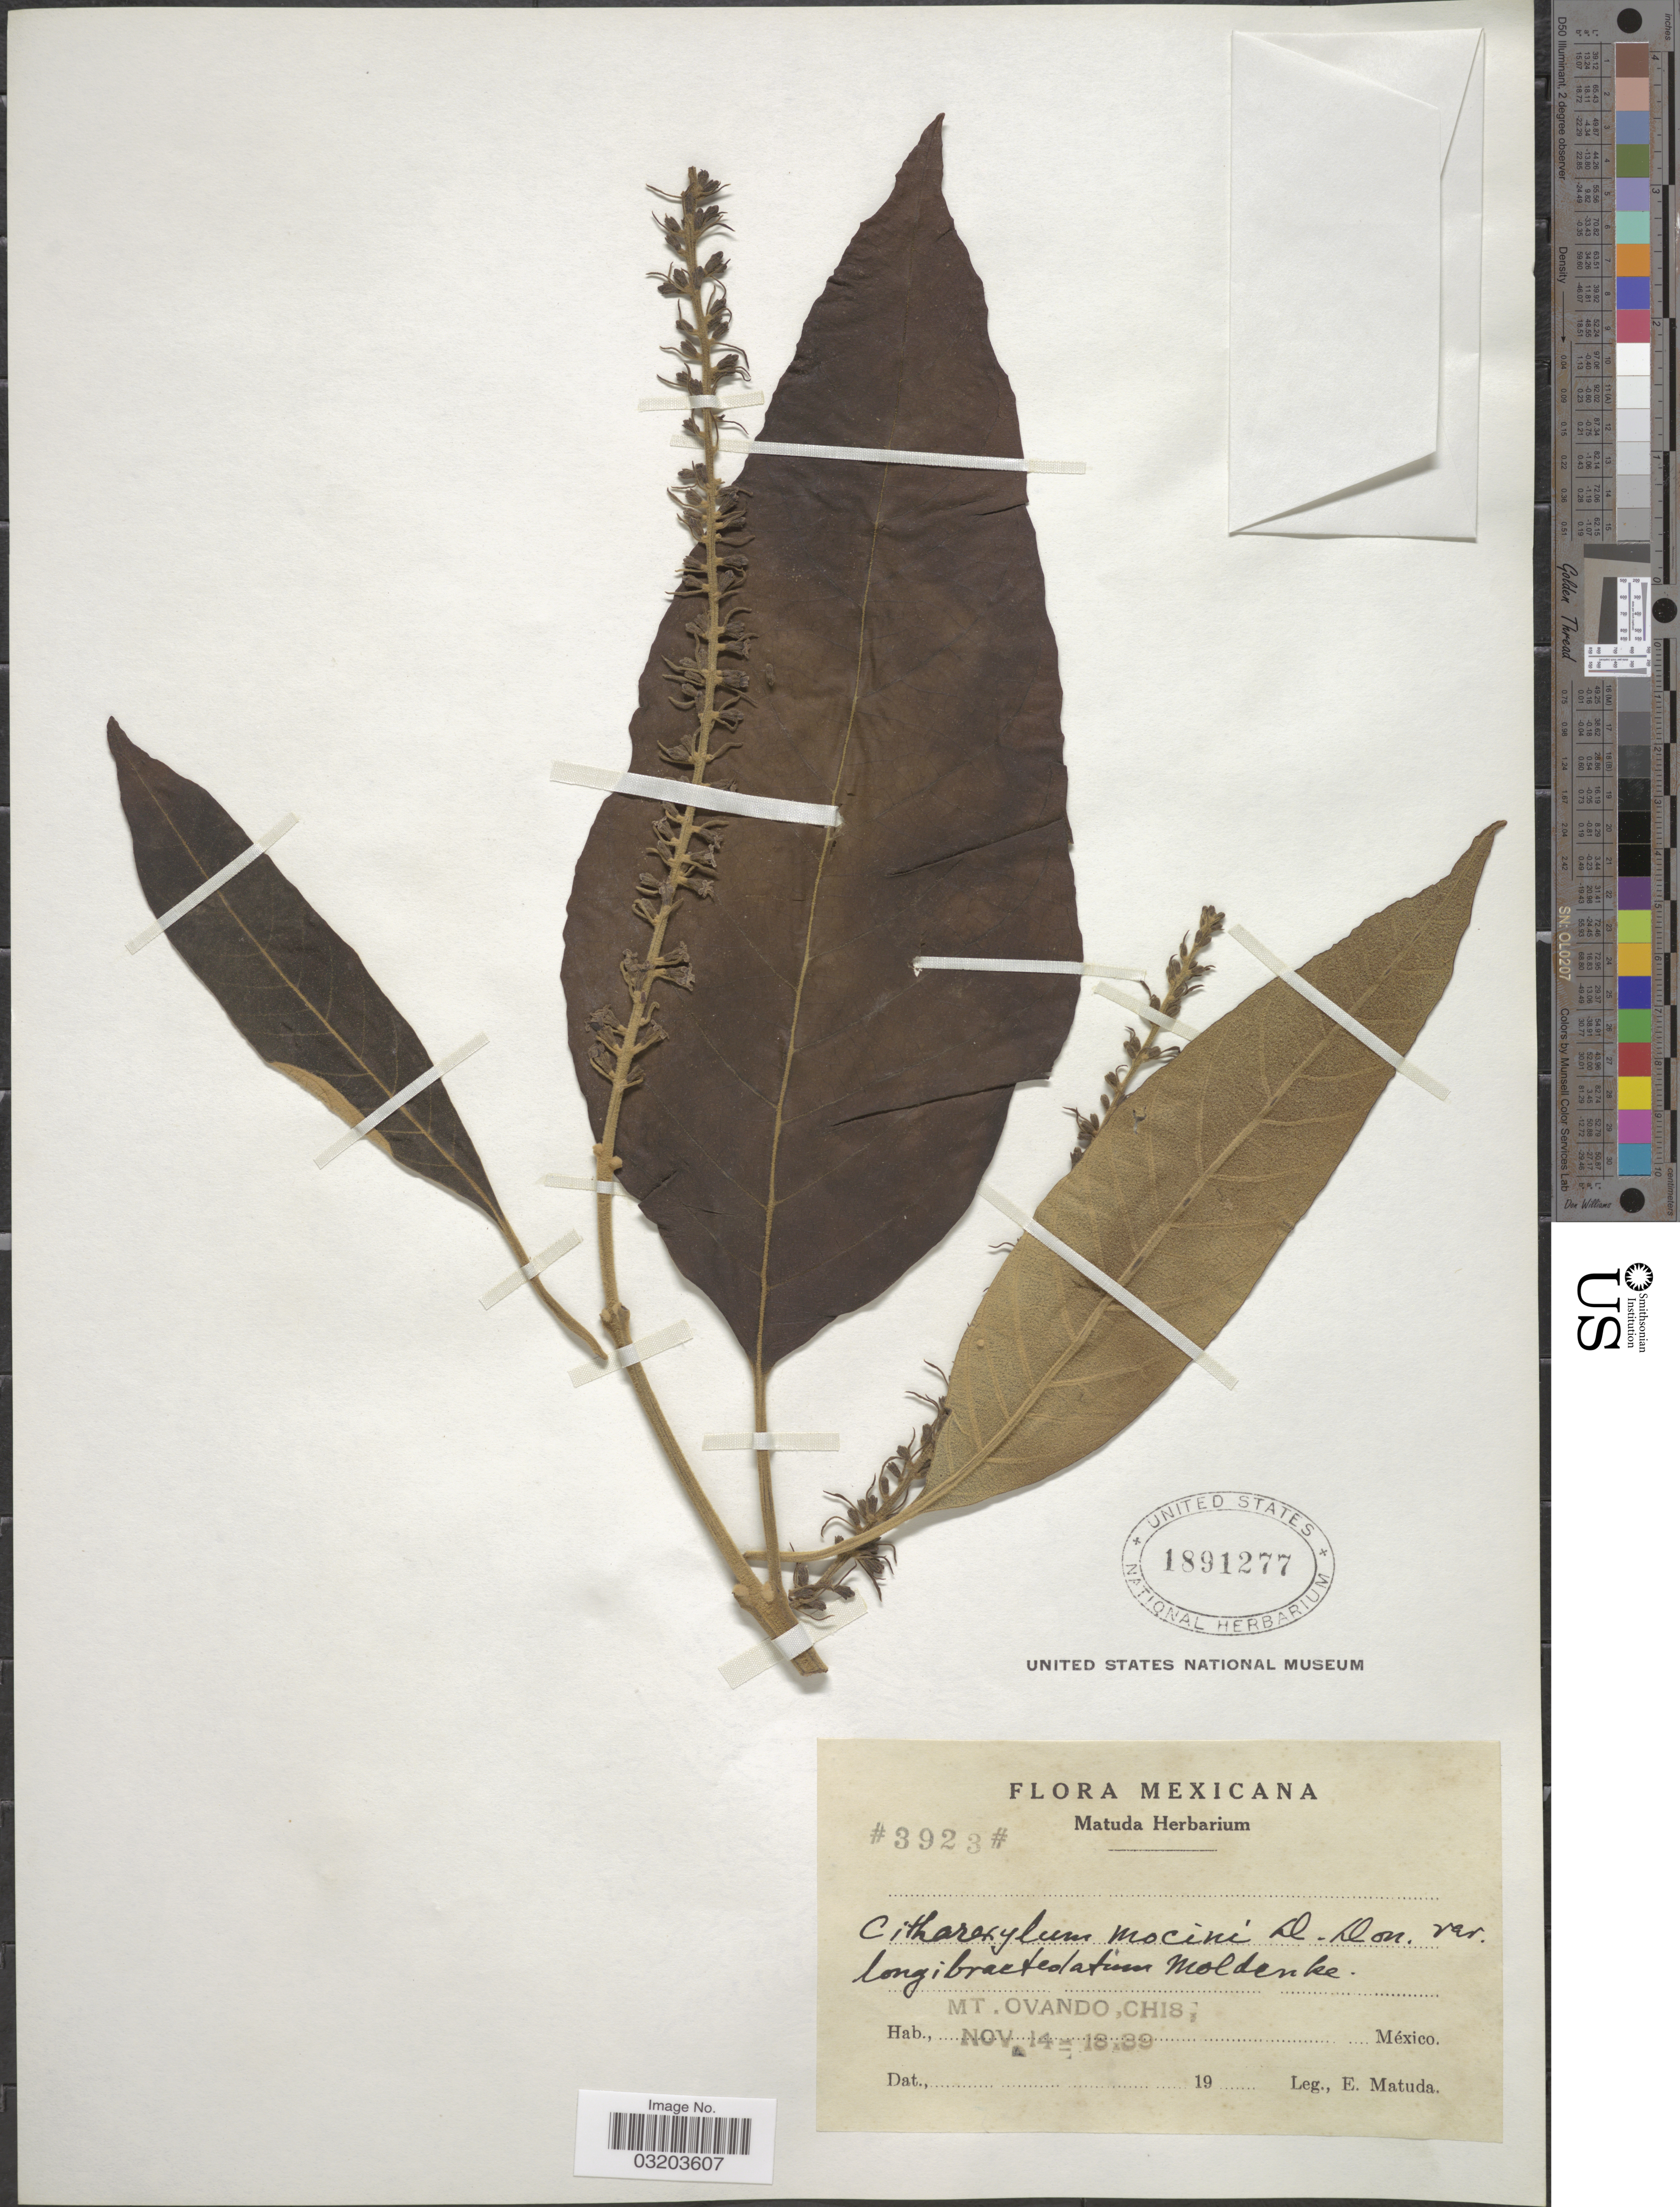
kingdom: Plantae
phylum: Tracheophyta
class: Magnoliopsida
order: Lamiales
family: Verbenaceae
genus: Citharexylum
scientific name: Citharexylum mocinoi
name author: D. Don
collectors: E. Matuda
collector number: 3923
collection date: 1839-11-14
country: Mexico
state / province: Chiapas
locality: Mt. Ovando, Chis.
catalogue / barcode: US 1891277